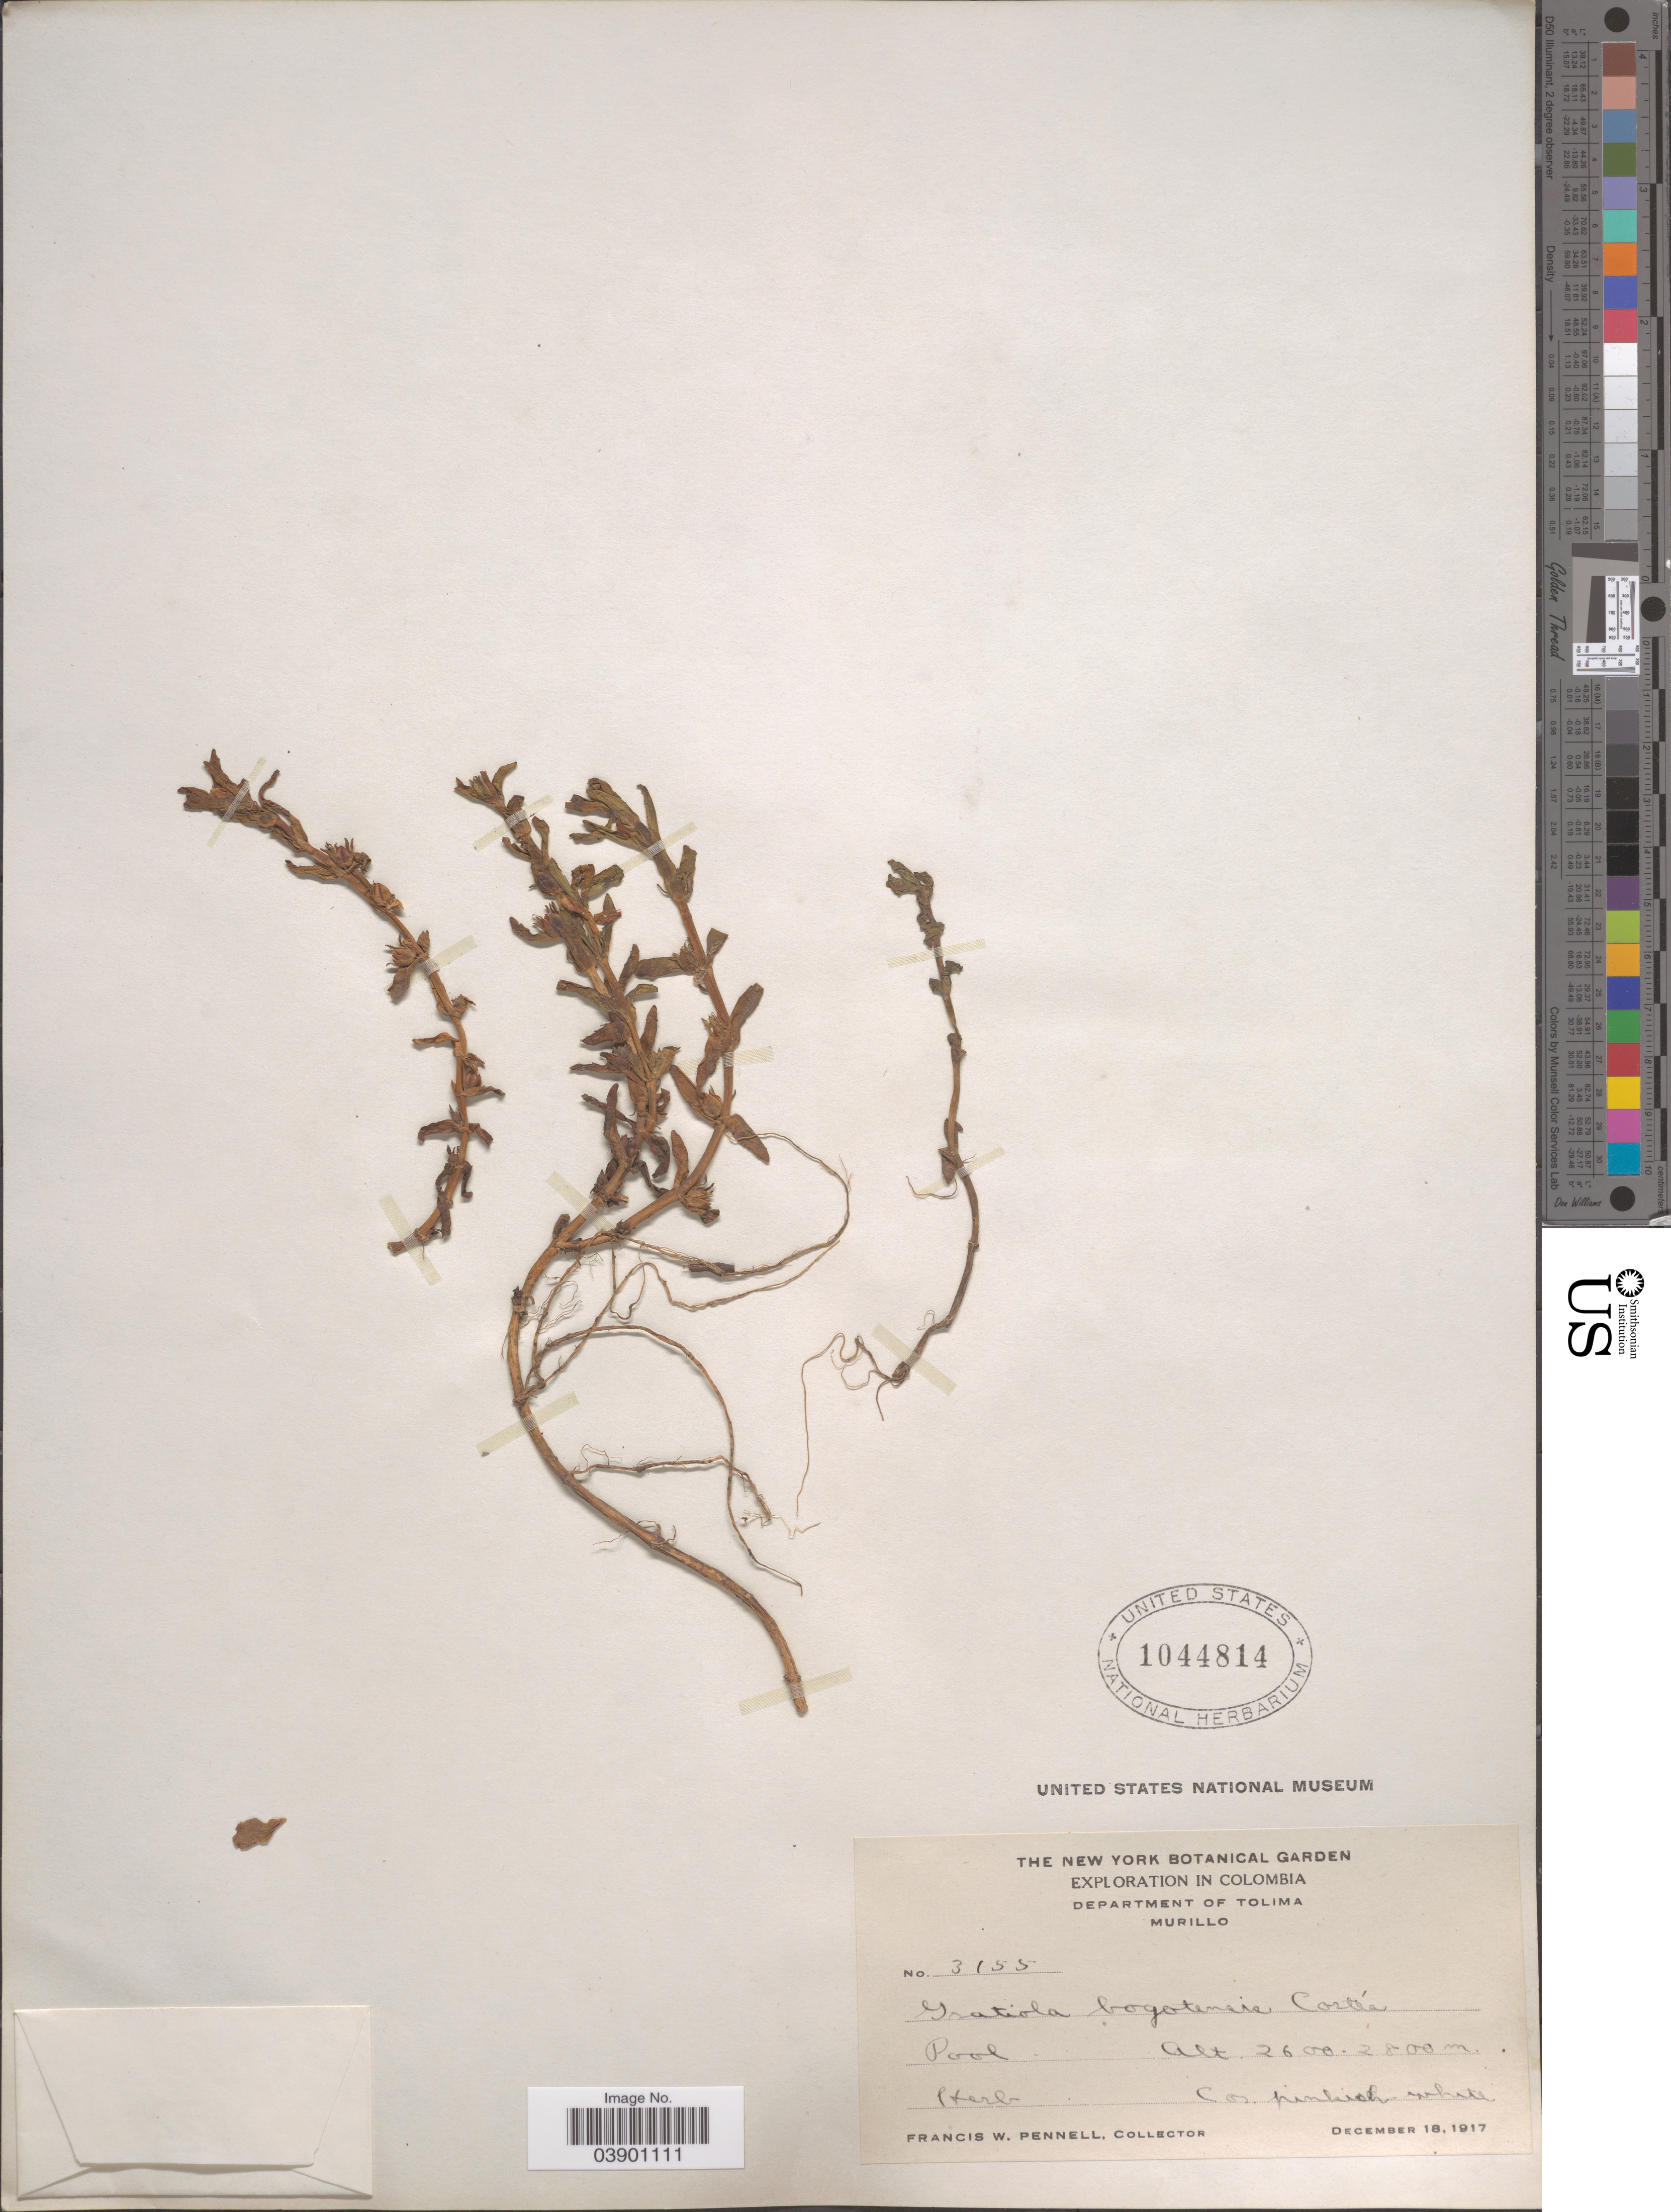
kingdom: Plantae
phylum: Tracheophyta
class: Magnoliopsida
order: Lamiales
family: Plantaginaceae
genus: Gratiola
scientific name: Gratiola bogotensis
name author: Cortés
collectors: F. W. Pennell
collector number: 3155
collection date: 1917-12-18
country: Colombia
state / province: Tolima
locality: Department of Tolima. Murillo.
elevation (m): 2600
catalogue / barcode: US 1044814